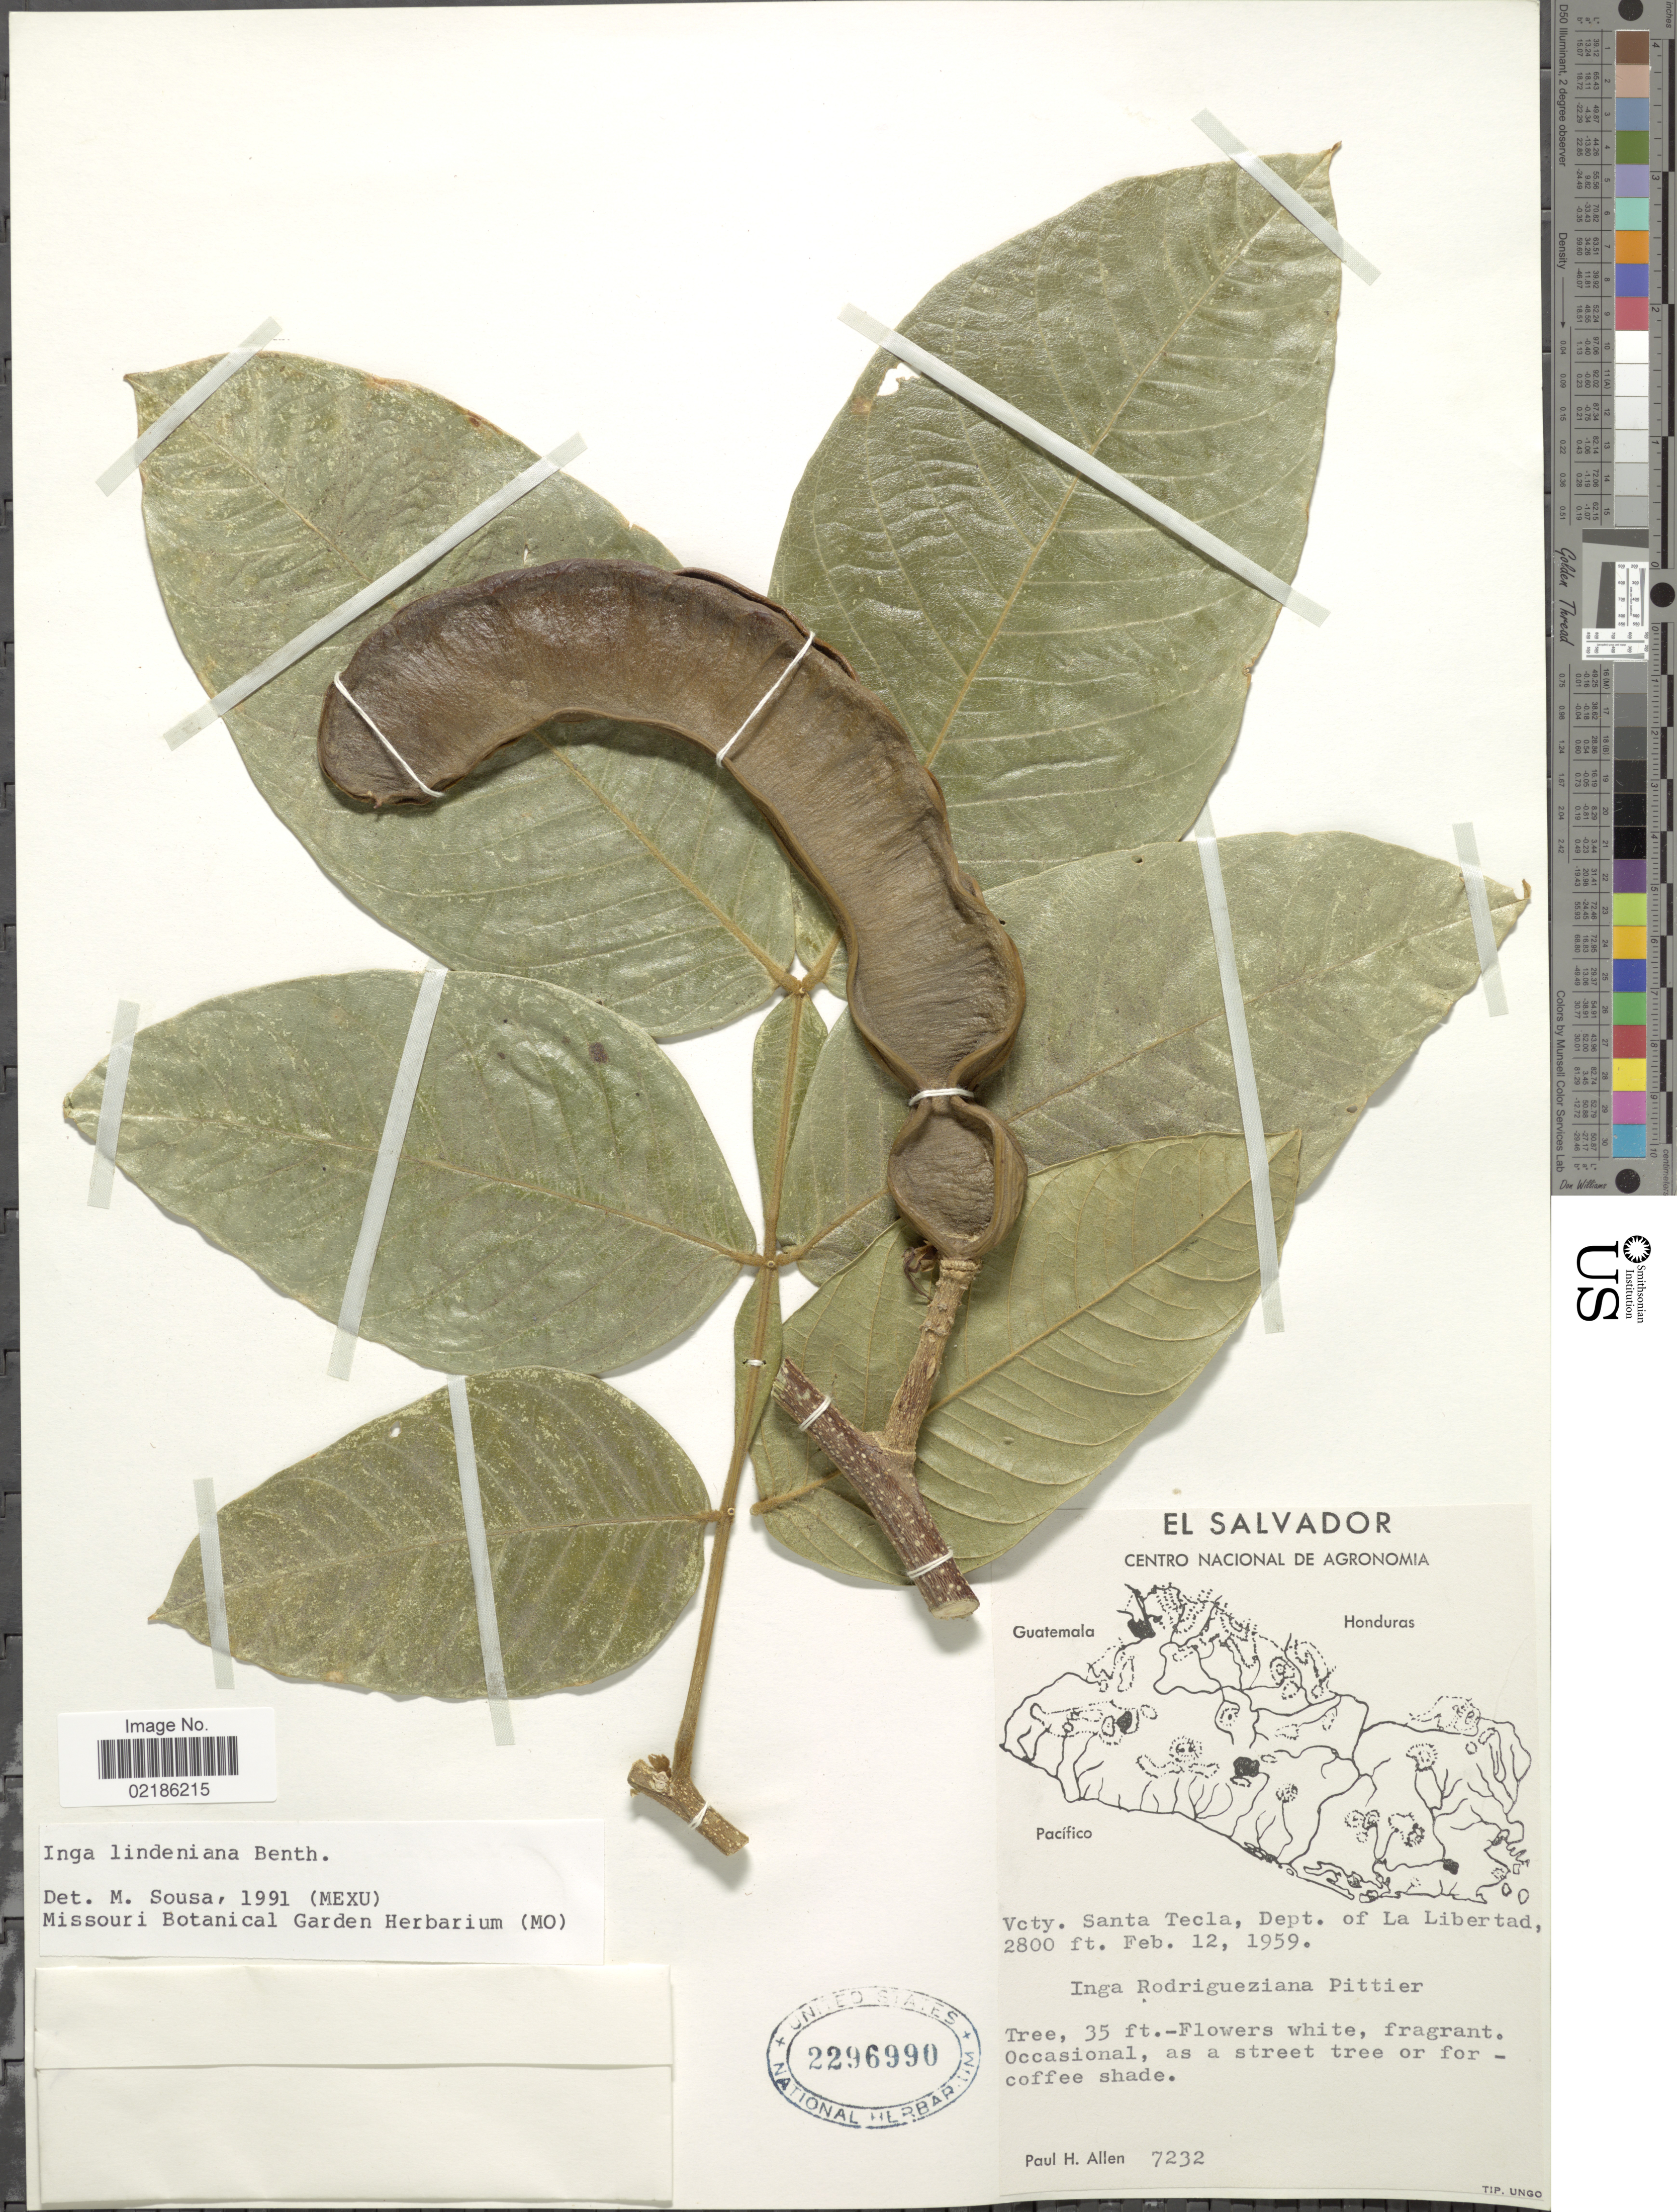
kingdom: Plantae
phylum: Tracheophyta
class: Magnoliopsida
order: Fabales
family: Fabaceae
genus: Inga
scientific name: Inga lindeniana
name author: Benth.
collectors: P. H. Allen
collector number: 7232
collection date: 1959-02-12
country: El Salvador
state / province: La Libertad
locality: Vcty. Santa Tecla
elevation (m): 853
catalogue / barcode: US 2296990